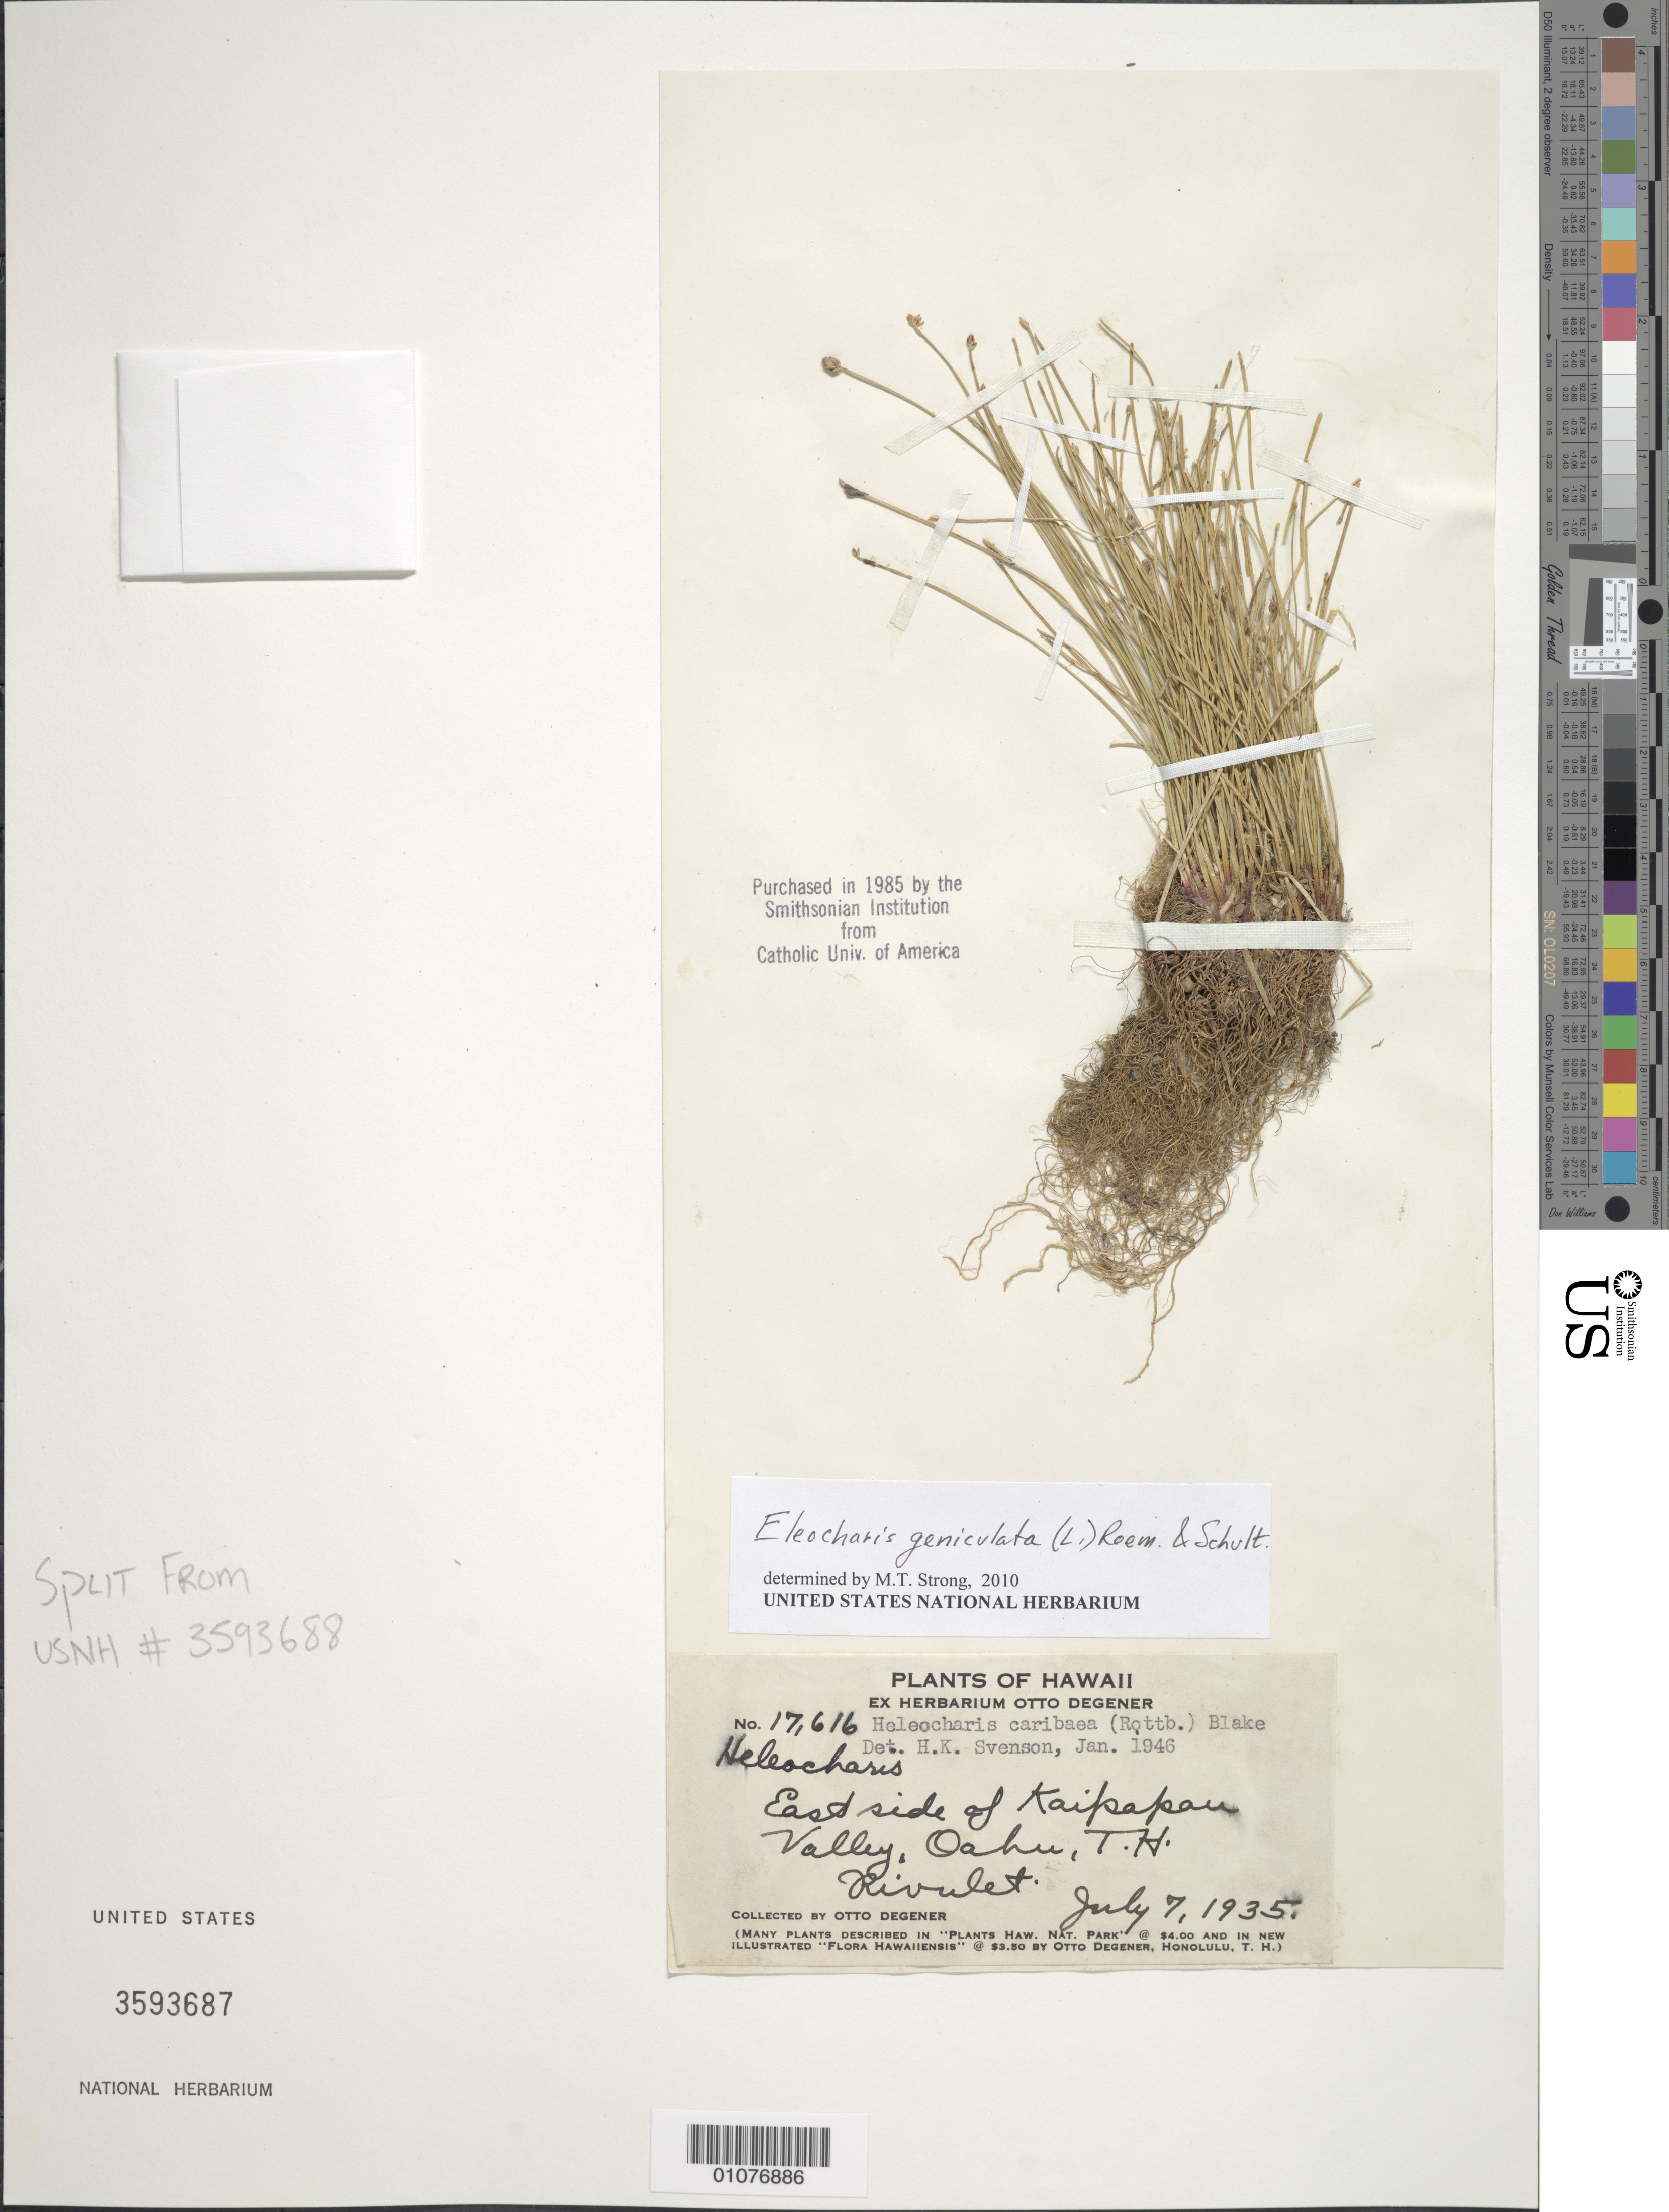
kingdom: Plantae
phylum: Tracheophyta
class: Liliopsida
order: Poales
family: Cyperaceae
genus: Eleocharis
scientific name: Eleocharis geniculata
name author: (L.) Roem. & Schult.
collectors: O. Degener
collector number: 17,616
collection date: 1935-07-07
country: United States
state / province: Hawaii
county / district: Honolulu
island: Oahu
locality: E side of Kaipapau Valley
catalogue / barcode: US 3593687